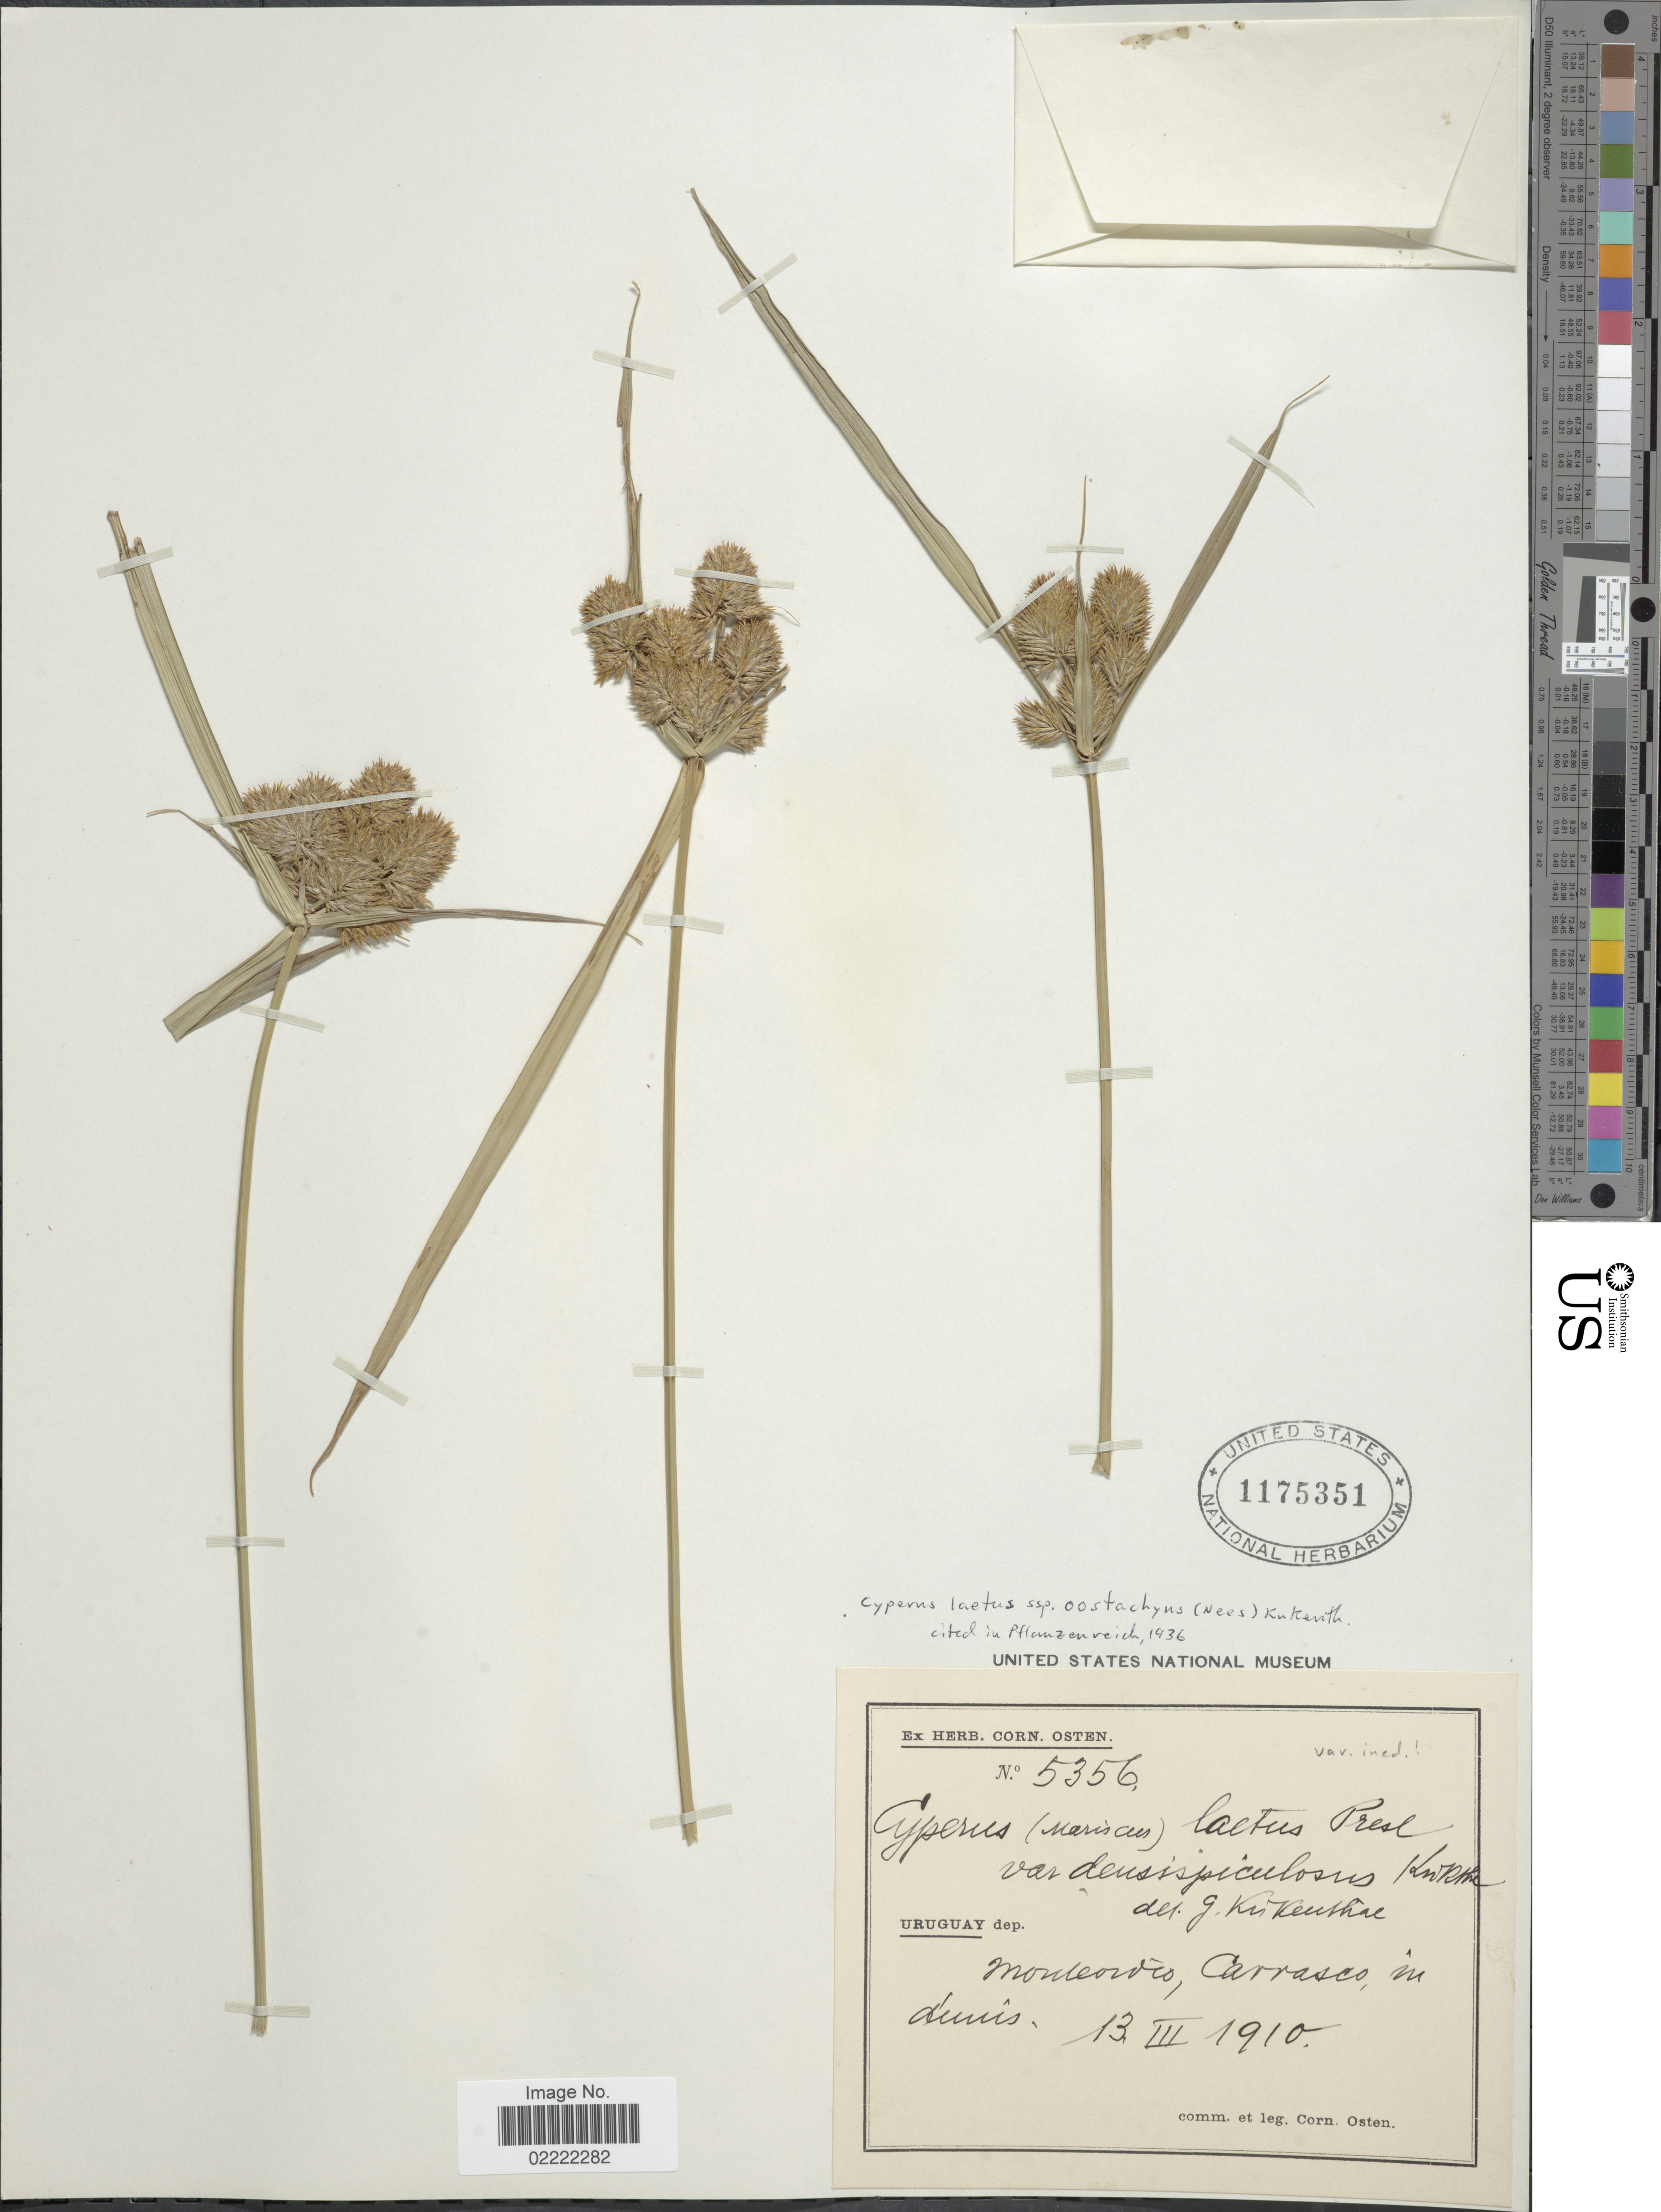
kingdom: Plantae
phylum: Tracheophyta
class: Liliopsida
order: Poales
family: Cyperaceae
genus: Cyperus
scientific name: Cyperus laetus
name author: J. Presl & C. Presl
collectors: C. Osten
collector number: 5356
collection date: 1910-03-13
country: Uruguay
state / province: Montevideo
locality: Carrasco, in dumis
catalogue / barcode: US 1175351